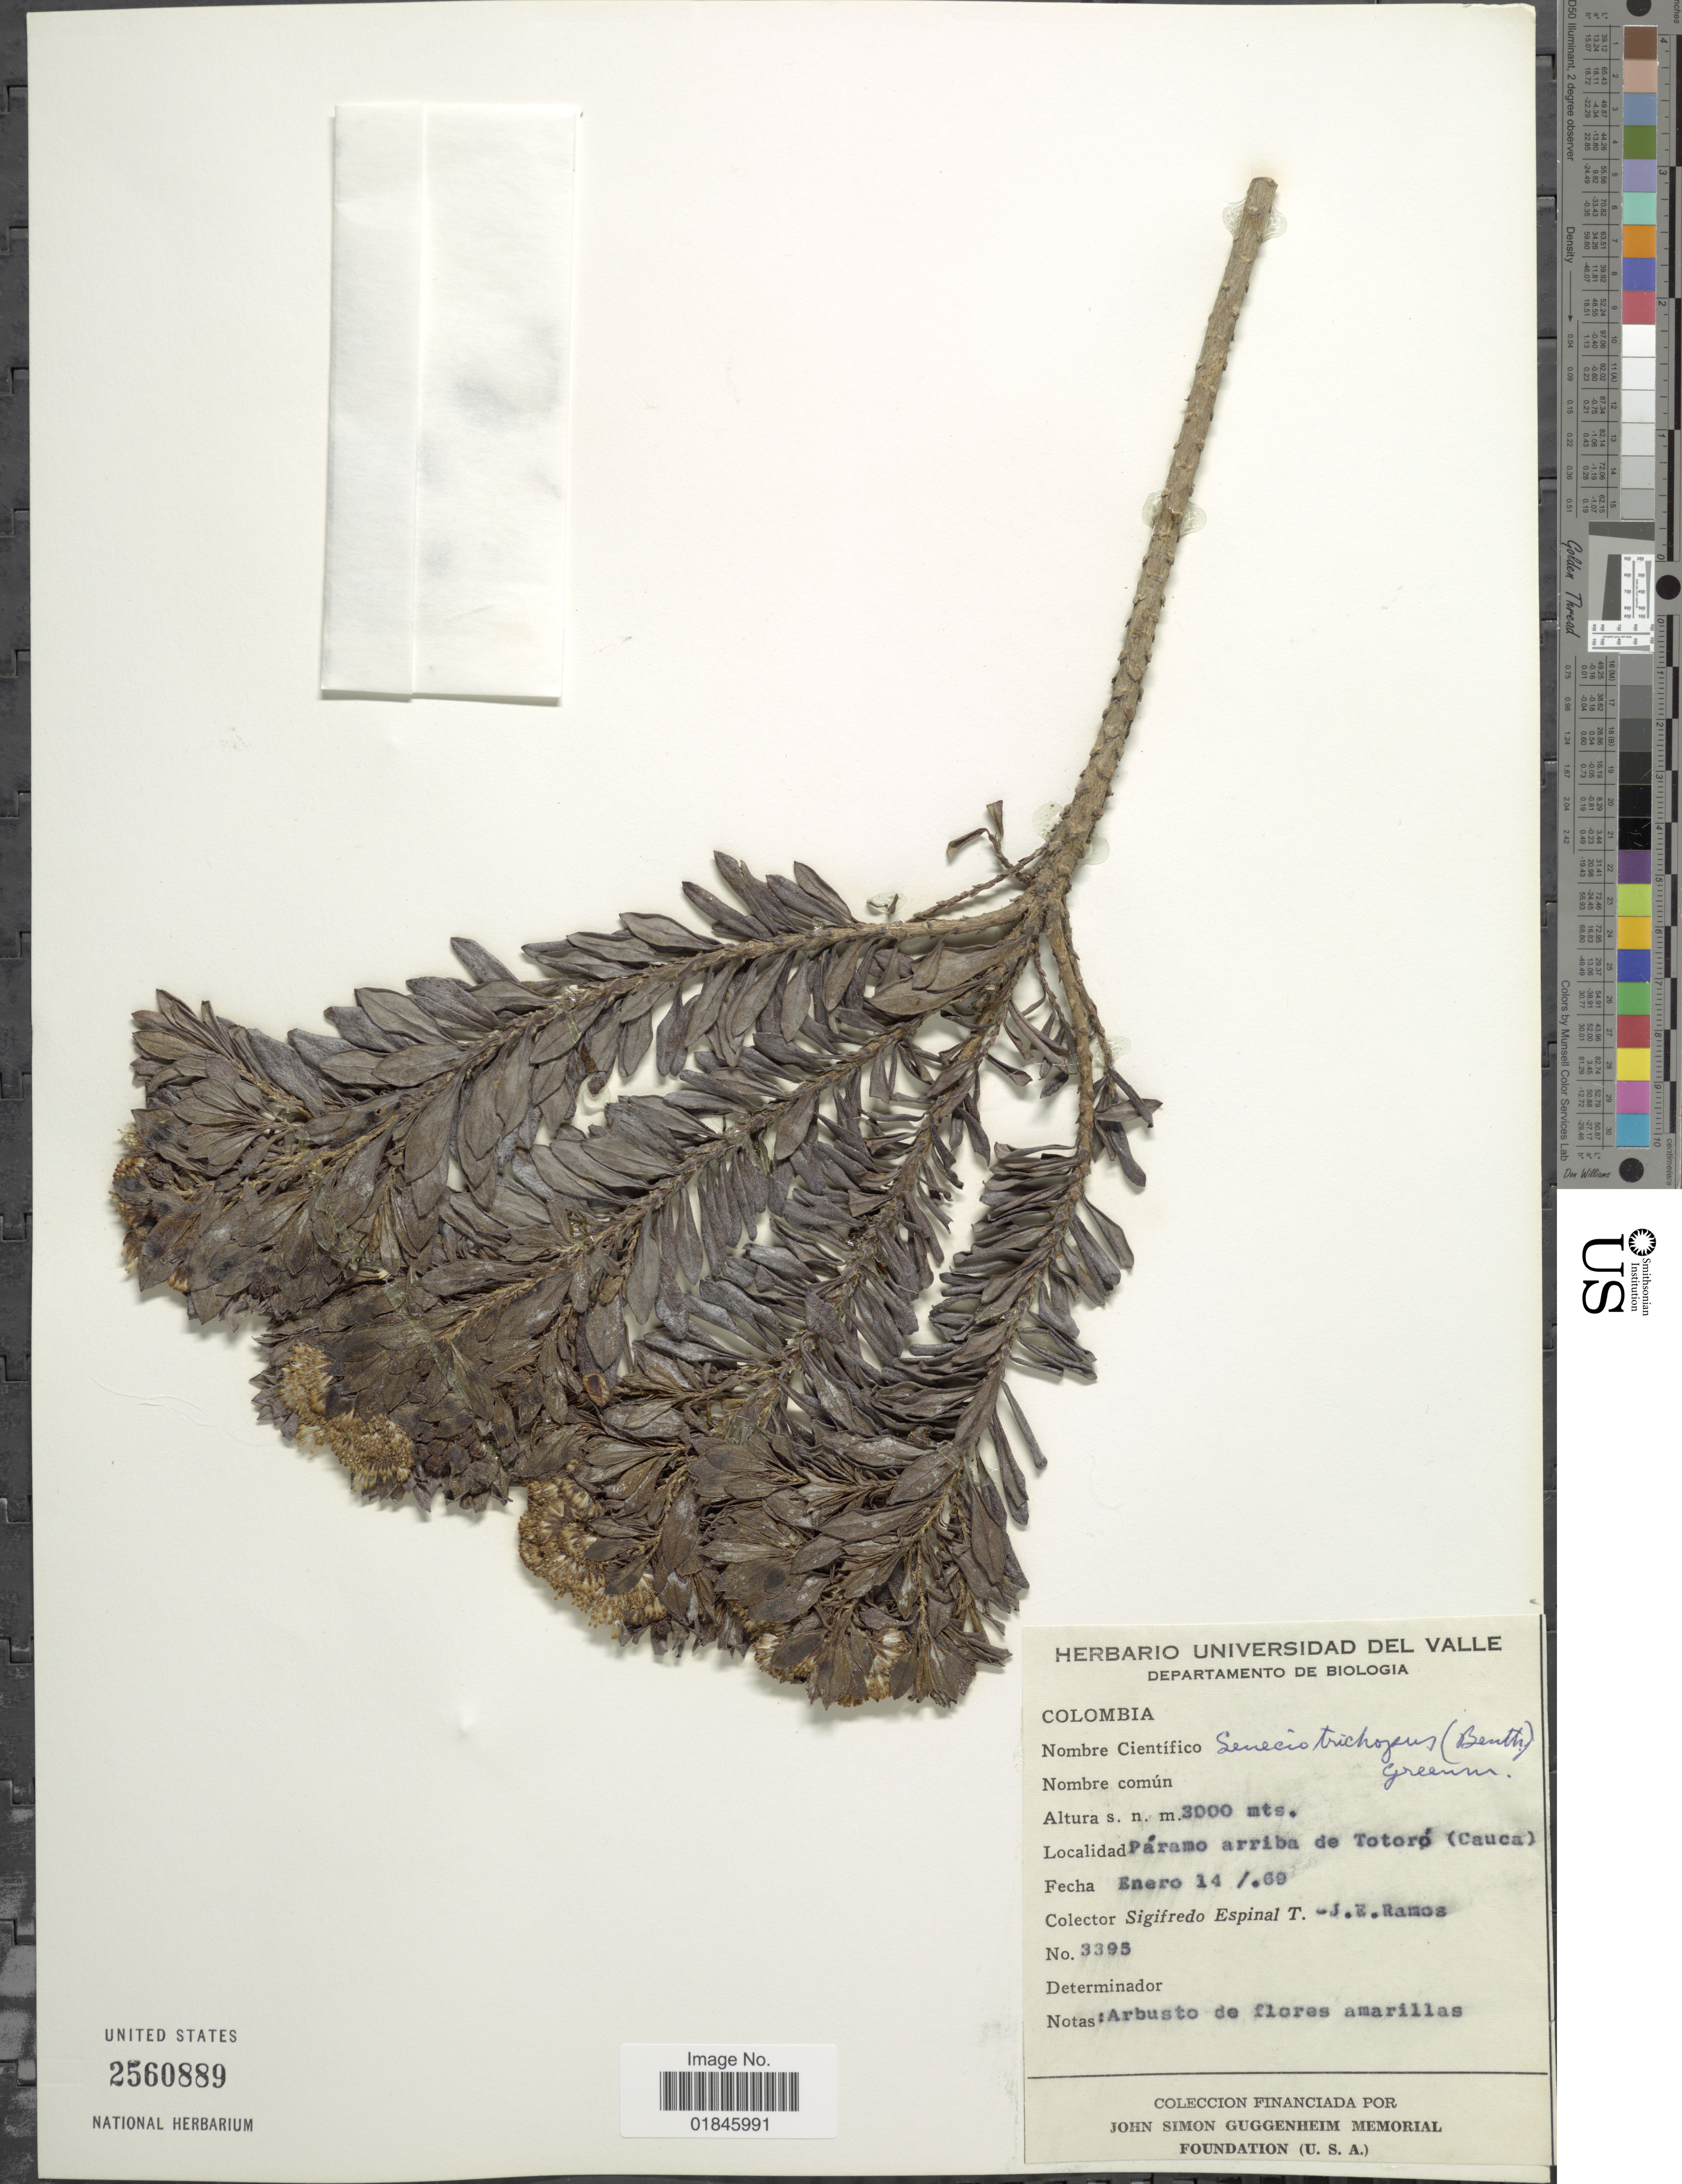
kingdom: Plantae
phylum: Tracheophyta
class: Magnoliopsida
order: Asterales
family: Asteraceae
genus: Pentacalia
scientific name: Pentacalia trichopus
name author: (Benth.) Cuatrec.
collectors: S. T. Espinal & J. E. Ramos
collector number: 3395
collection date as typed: Transcribed d/m/y: 14/1/69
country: Colombia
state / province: Cauca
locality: Páramo arriba de Totoró (Cauca)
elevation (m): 3000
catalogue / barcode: US 2560889